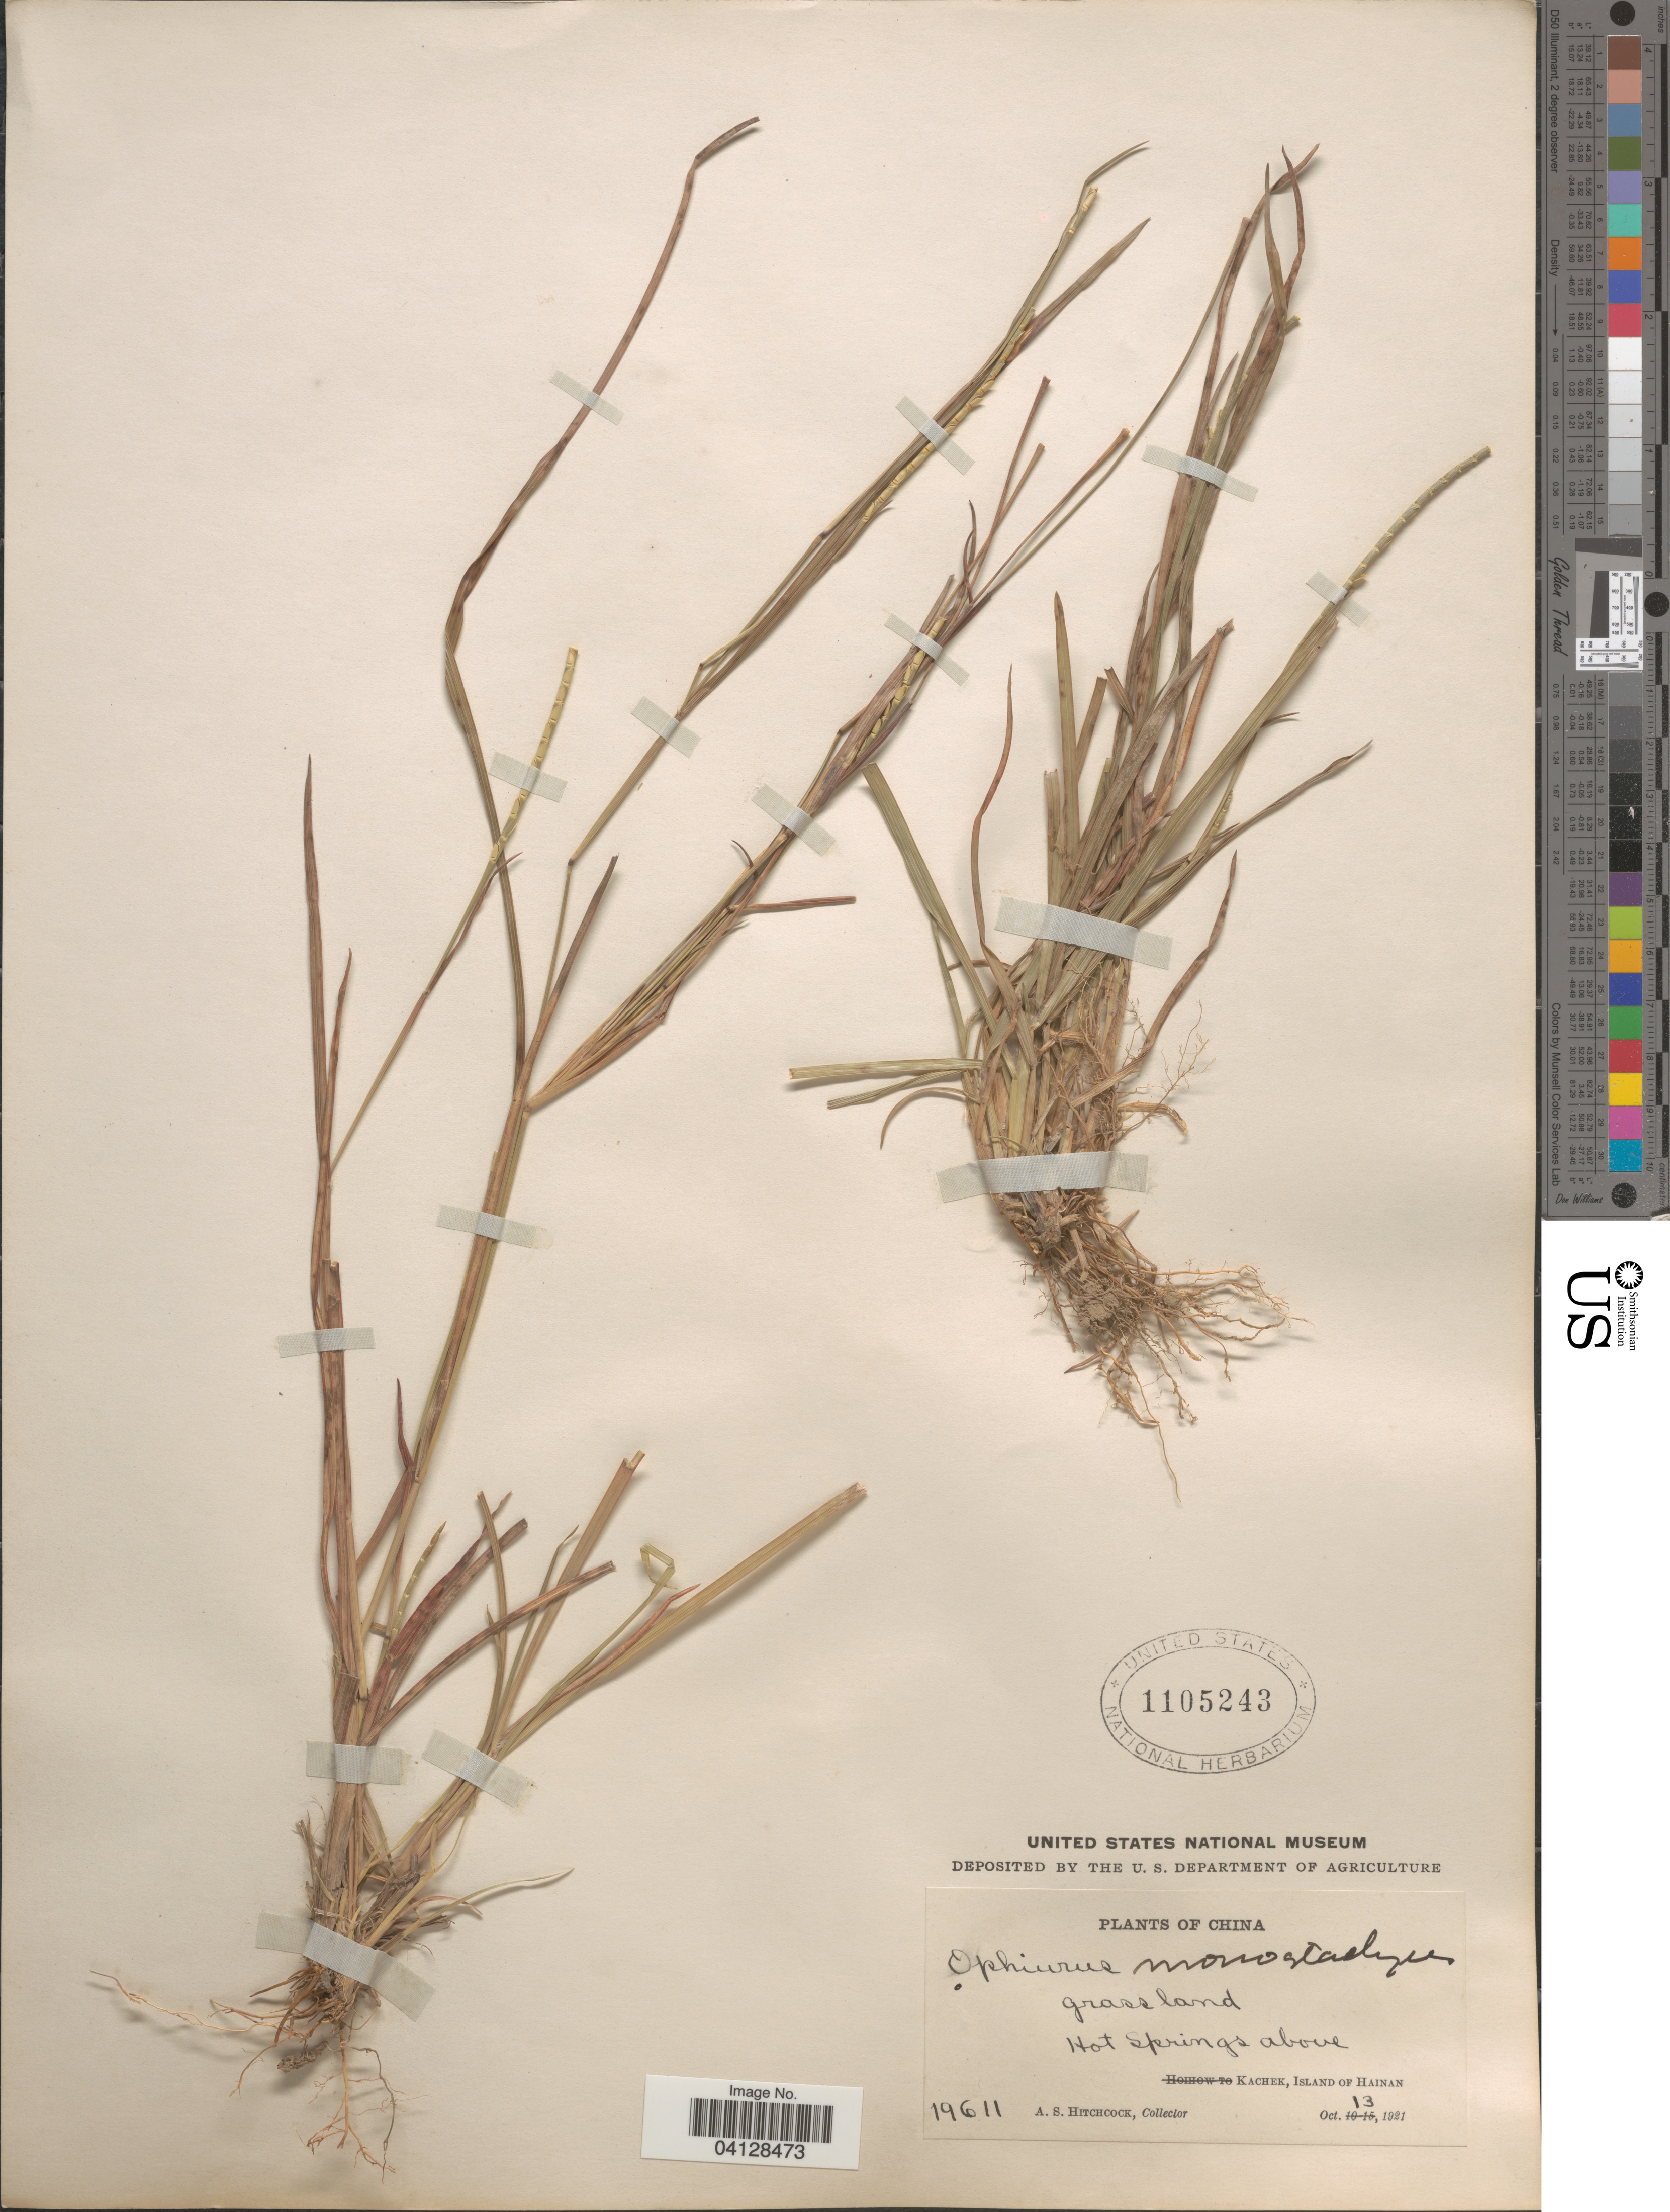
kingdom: Plantae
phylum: Tracheophyta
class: Liliopsida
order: Poales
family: Poaceae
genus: Ophiuros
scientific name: Ophiuros monostachyus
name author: J. Presl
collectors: A. S. Hitchcock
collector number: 19611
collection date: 1921-10-13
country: China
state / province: Hainan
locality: Hot Springs above Kachek.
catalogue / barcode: US 1105243